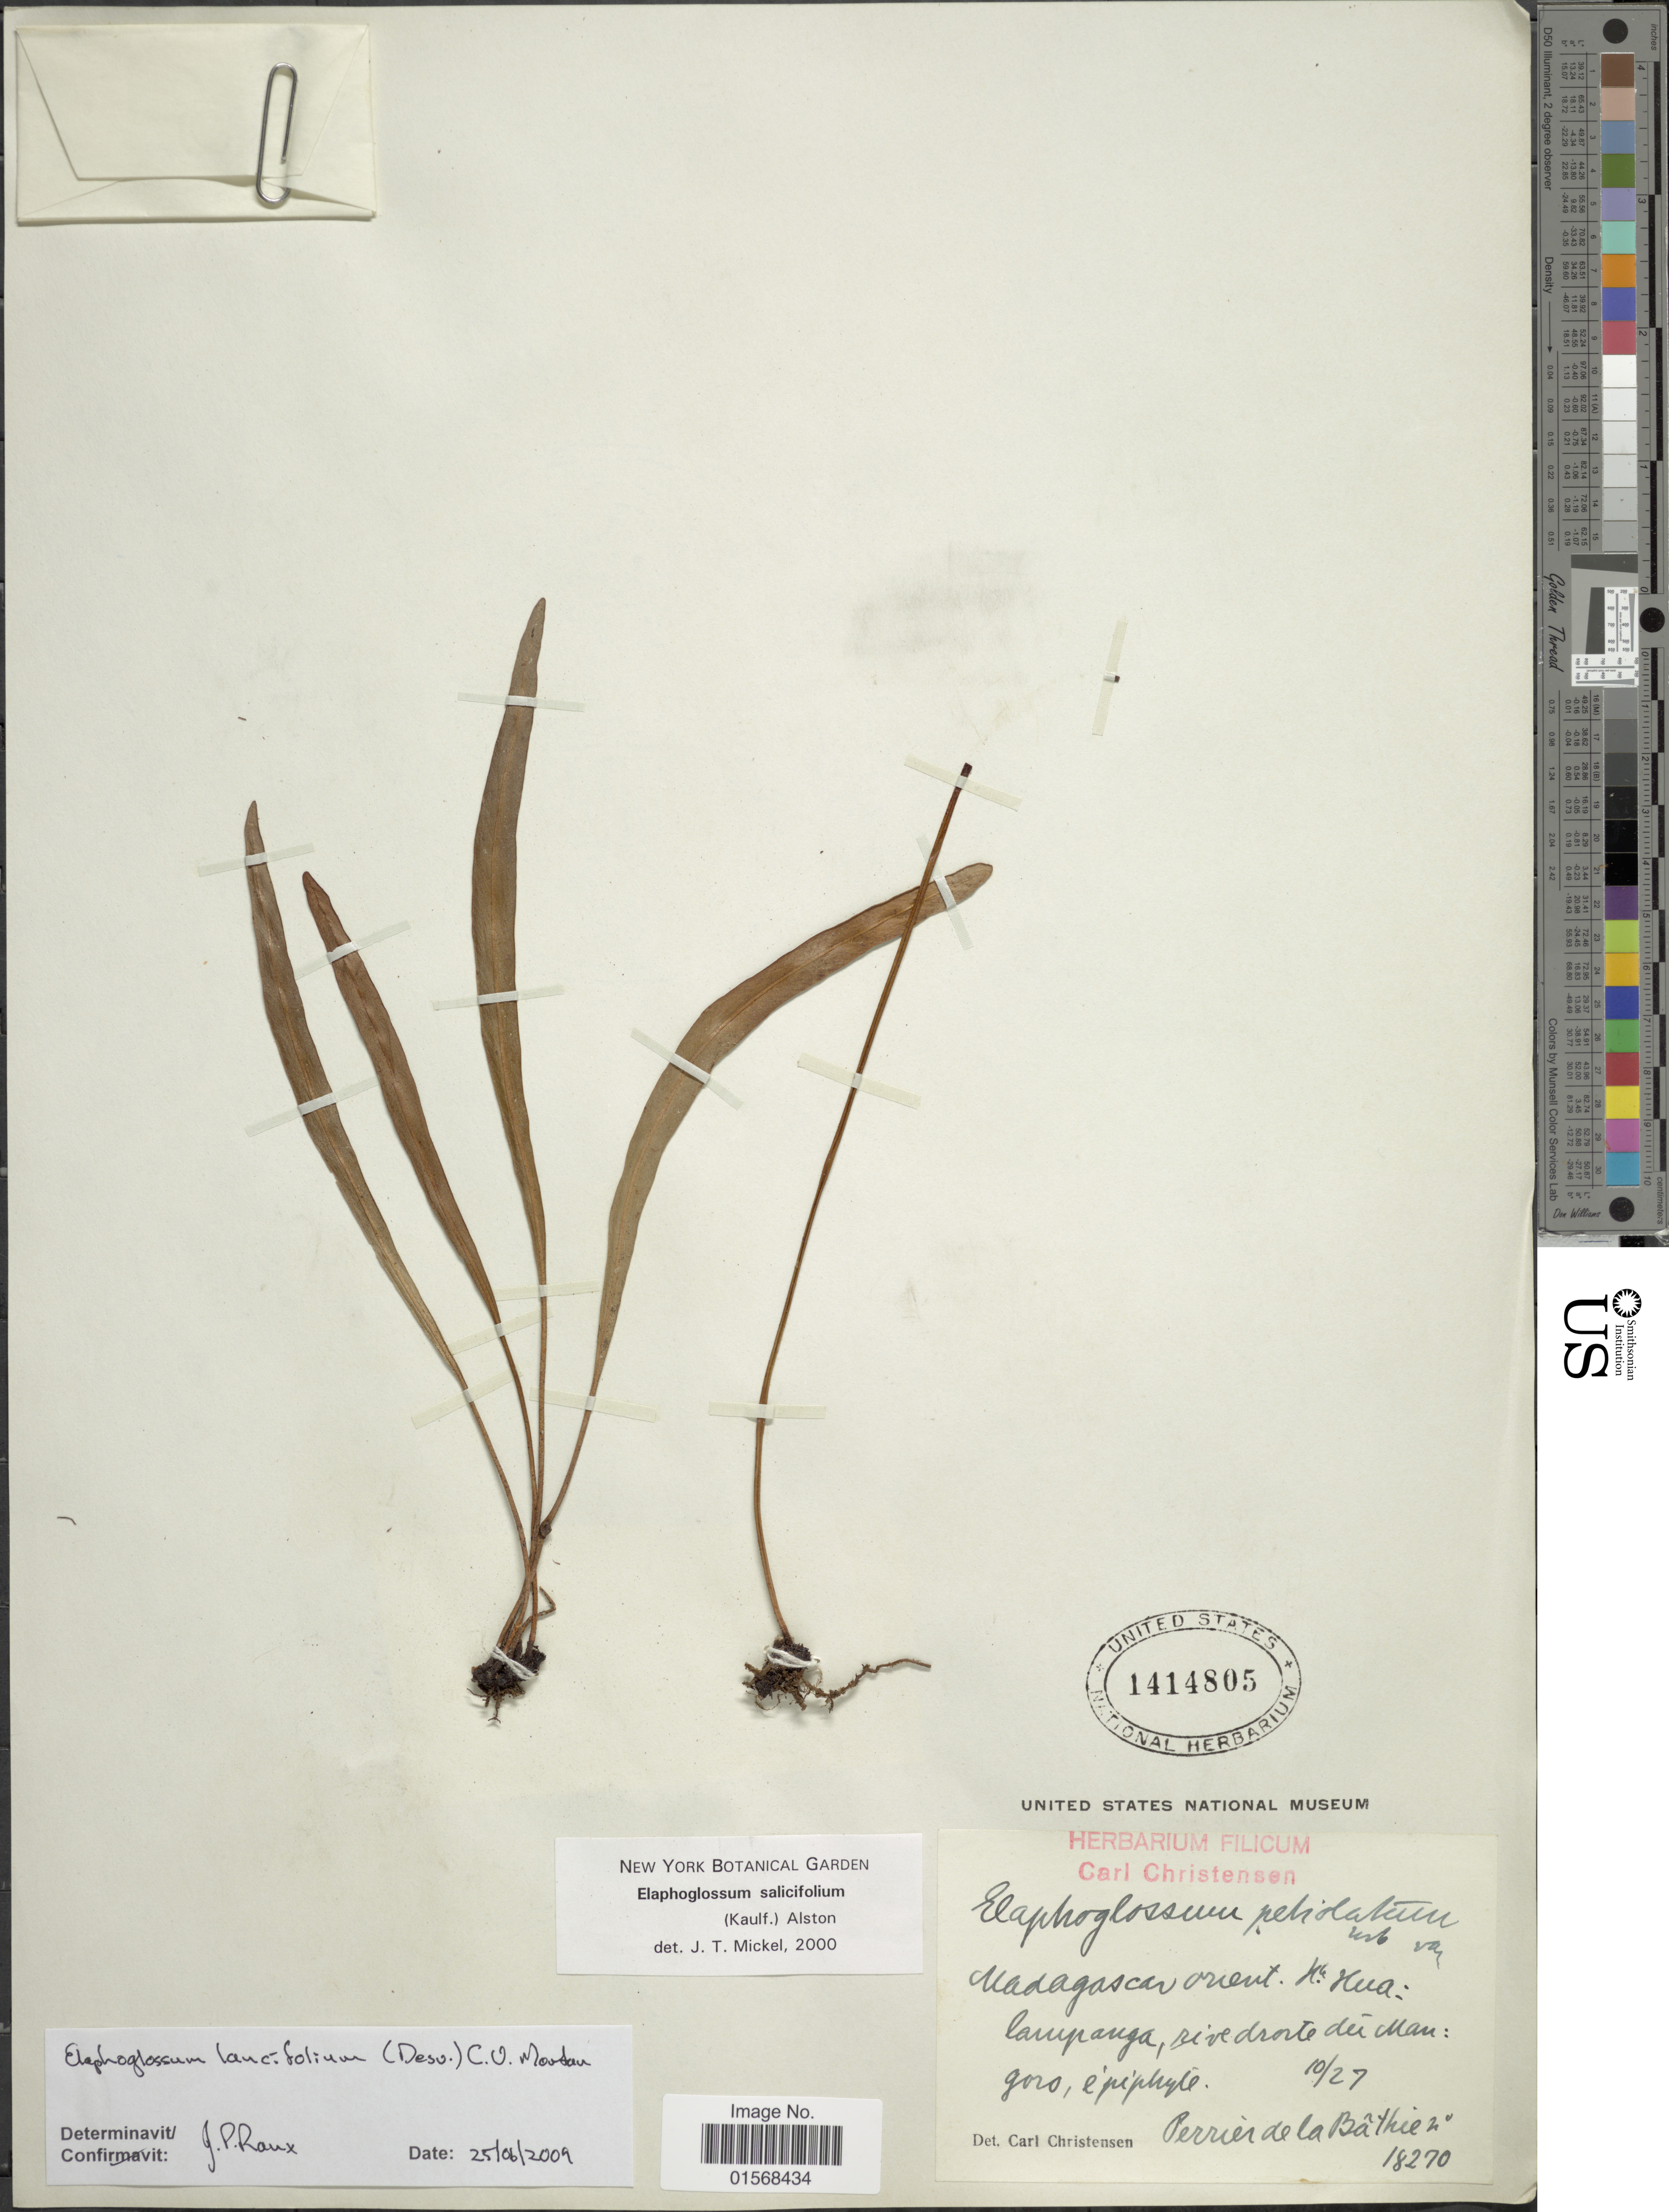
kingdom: Plantae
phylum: Tracheophyta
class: Polypodiopsida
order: Polypodiales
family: Dryopteridaceae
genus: Elaphoglossum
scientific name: Elaphoglossum laucifolium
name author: (Desv.) C.V. Morton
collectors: E. Perrier de la Bâthie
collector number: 18270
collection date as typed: Transcribed d/m/y: /10/27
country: Madagascar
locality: Madagascar orient. Hte Hua: Lampanga, rive droite des Mangoro. [interpreted]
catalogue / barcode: US 1414805